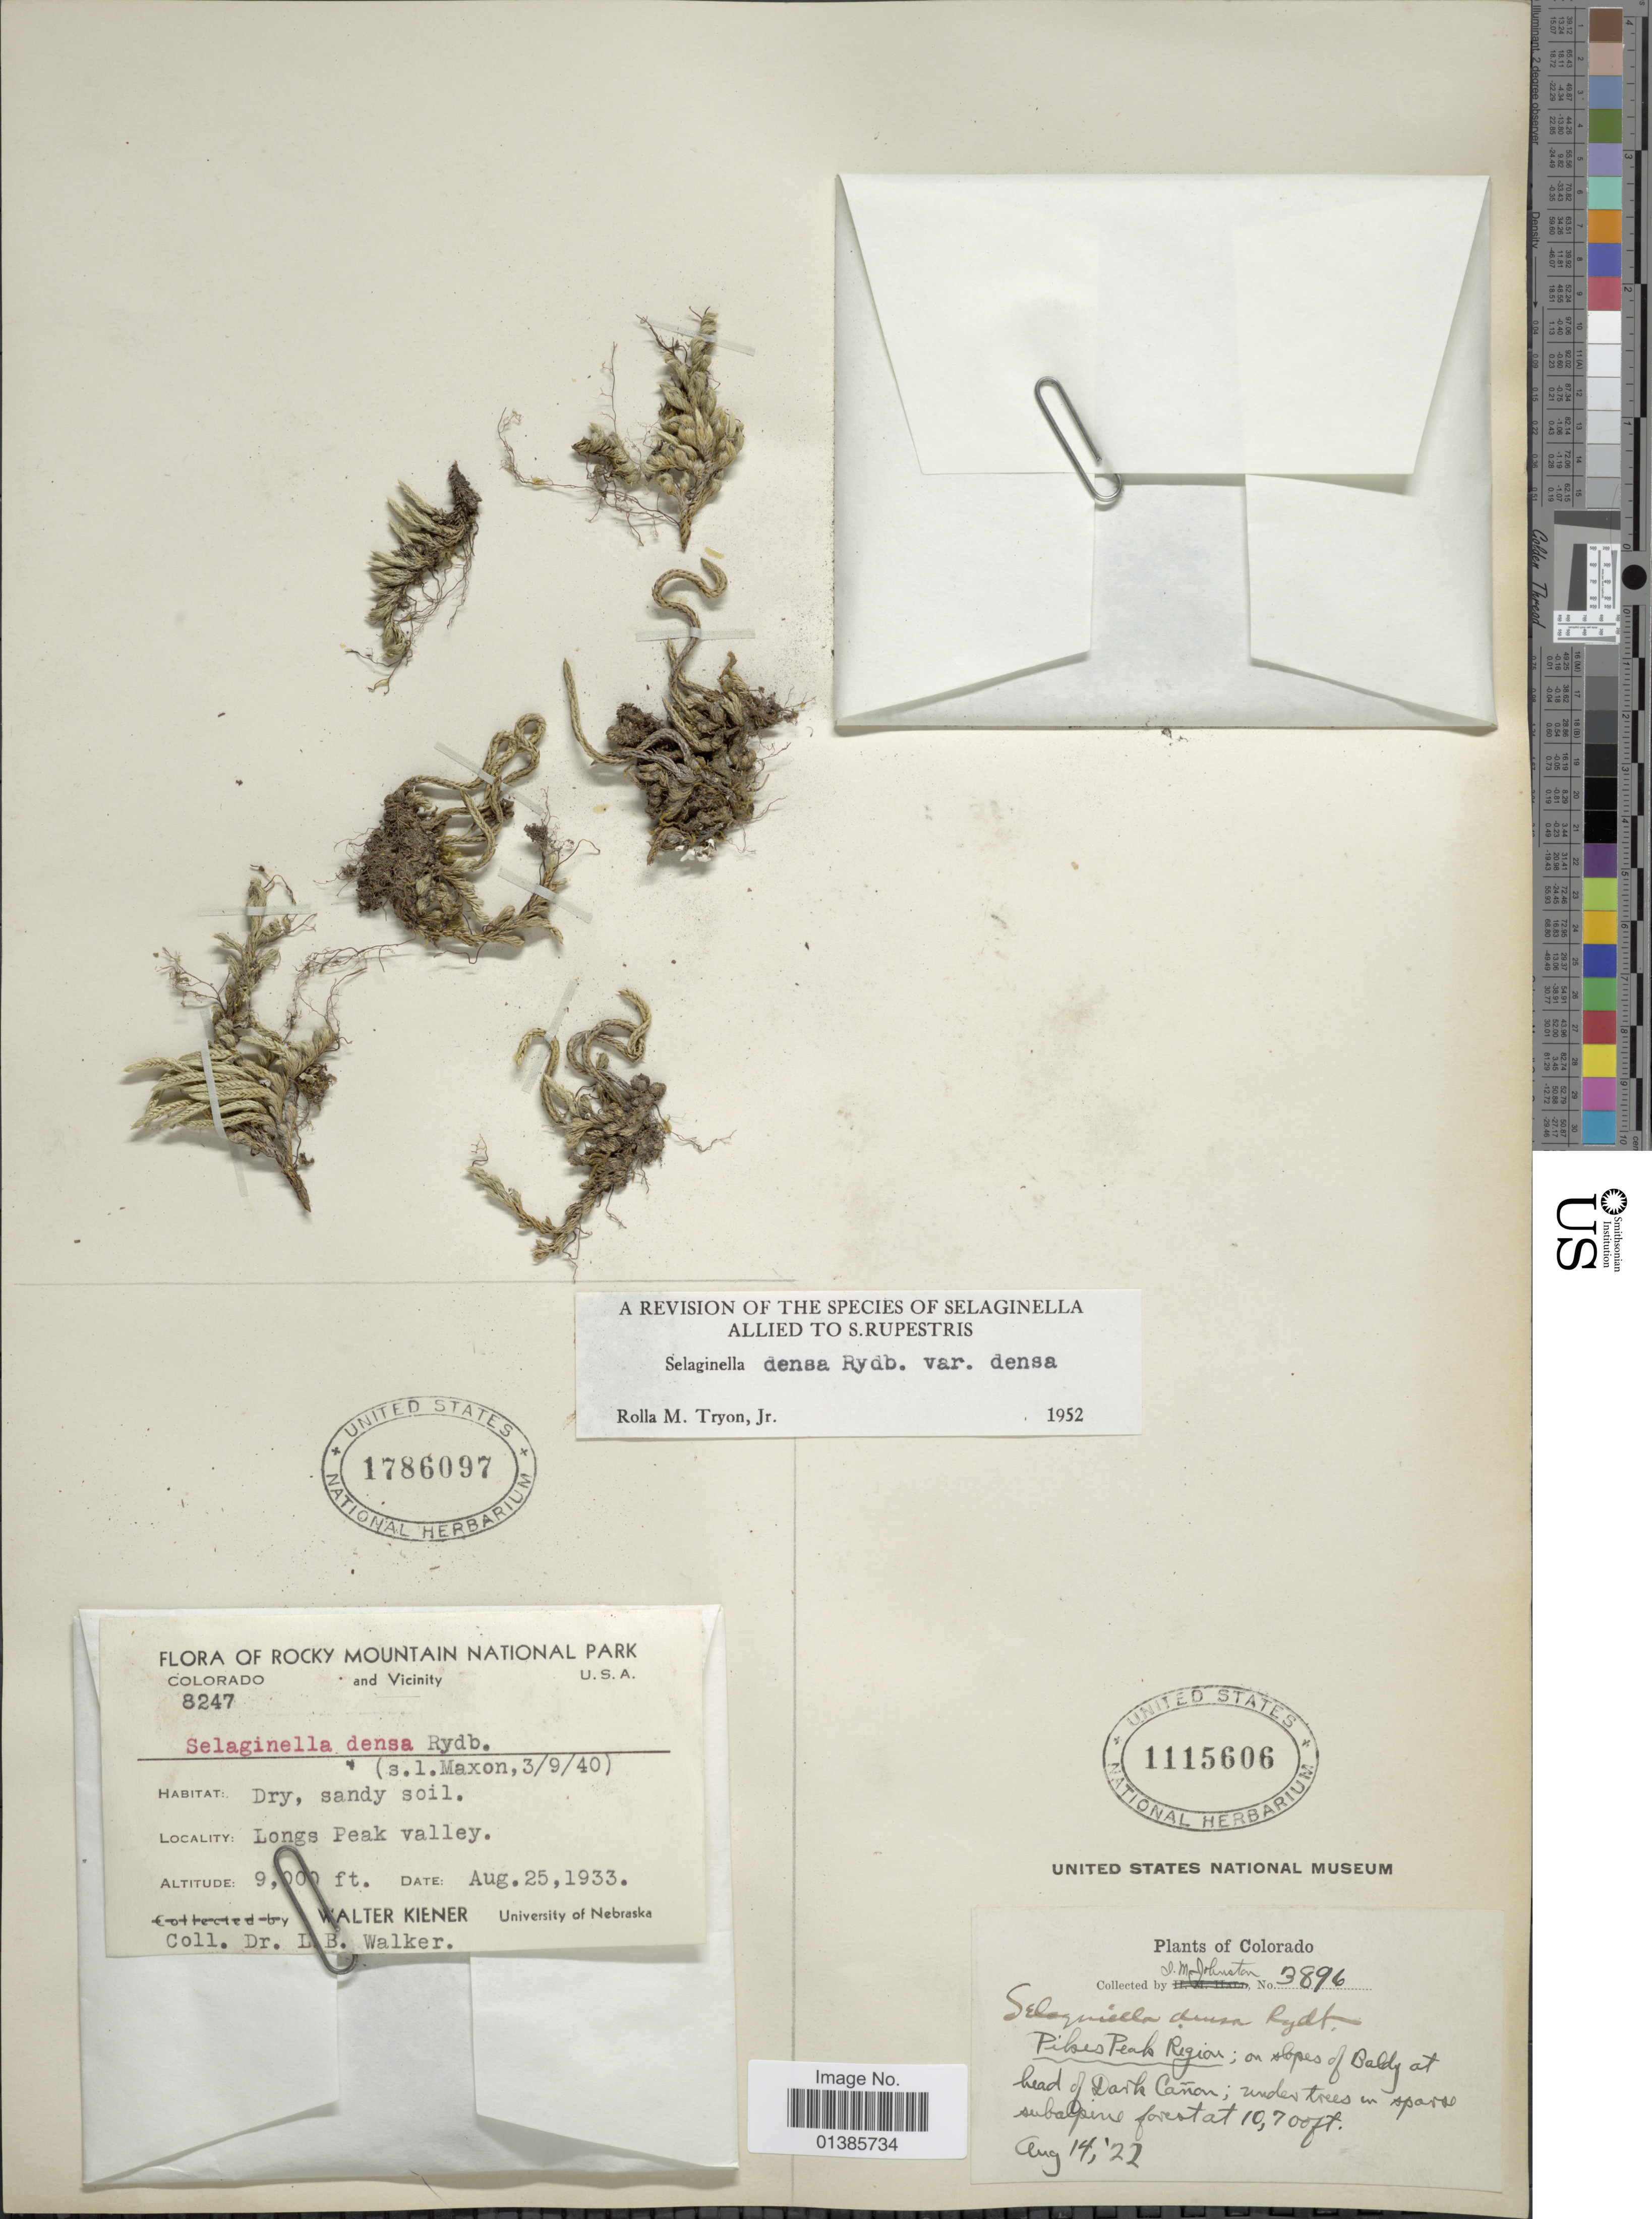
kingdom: Plantae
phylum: Tracheophyta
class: Lycopodiopsida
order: Selaginellales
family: Selaginellaceae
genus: Selaginella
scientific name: Selaginella densa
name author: Rydb.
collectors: I.M. Johnston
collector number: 3896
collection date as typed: Transcribed d/m/y: 14/8/22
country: United States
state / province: Colorado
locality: Pikes Peak Region; on slopes of Baldy at head of Dark Cañon.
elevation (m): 3261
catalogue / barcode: US 1115606